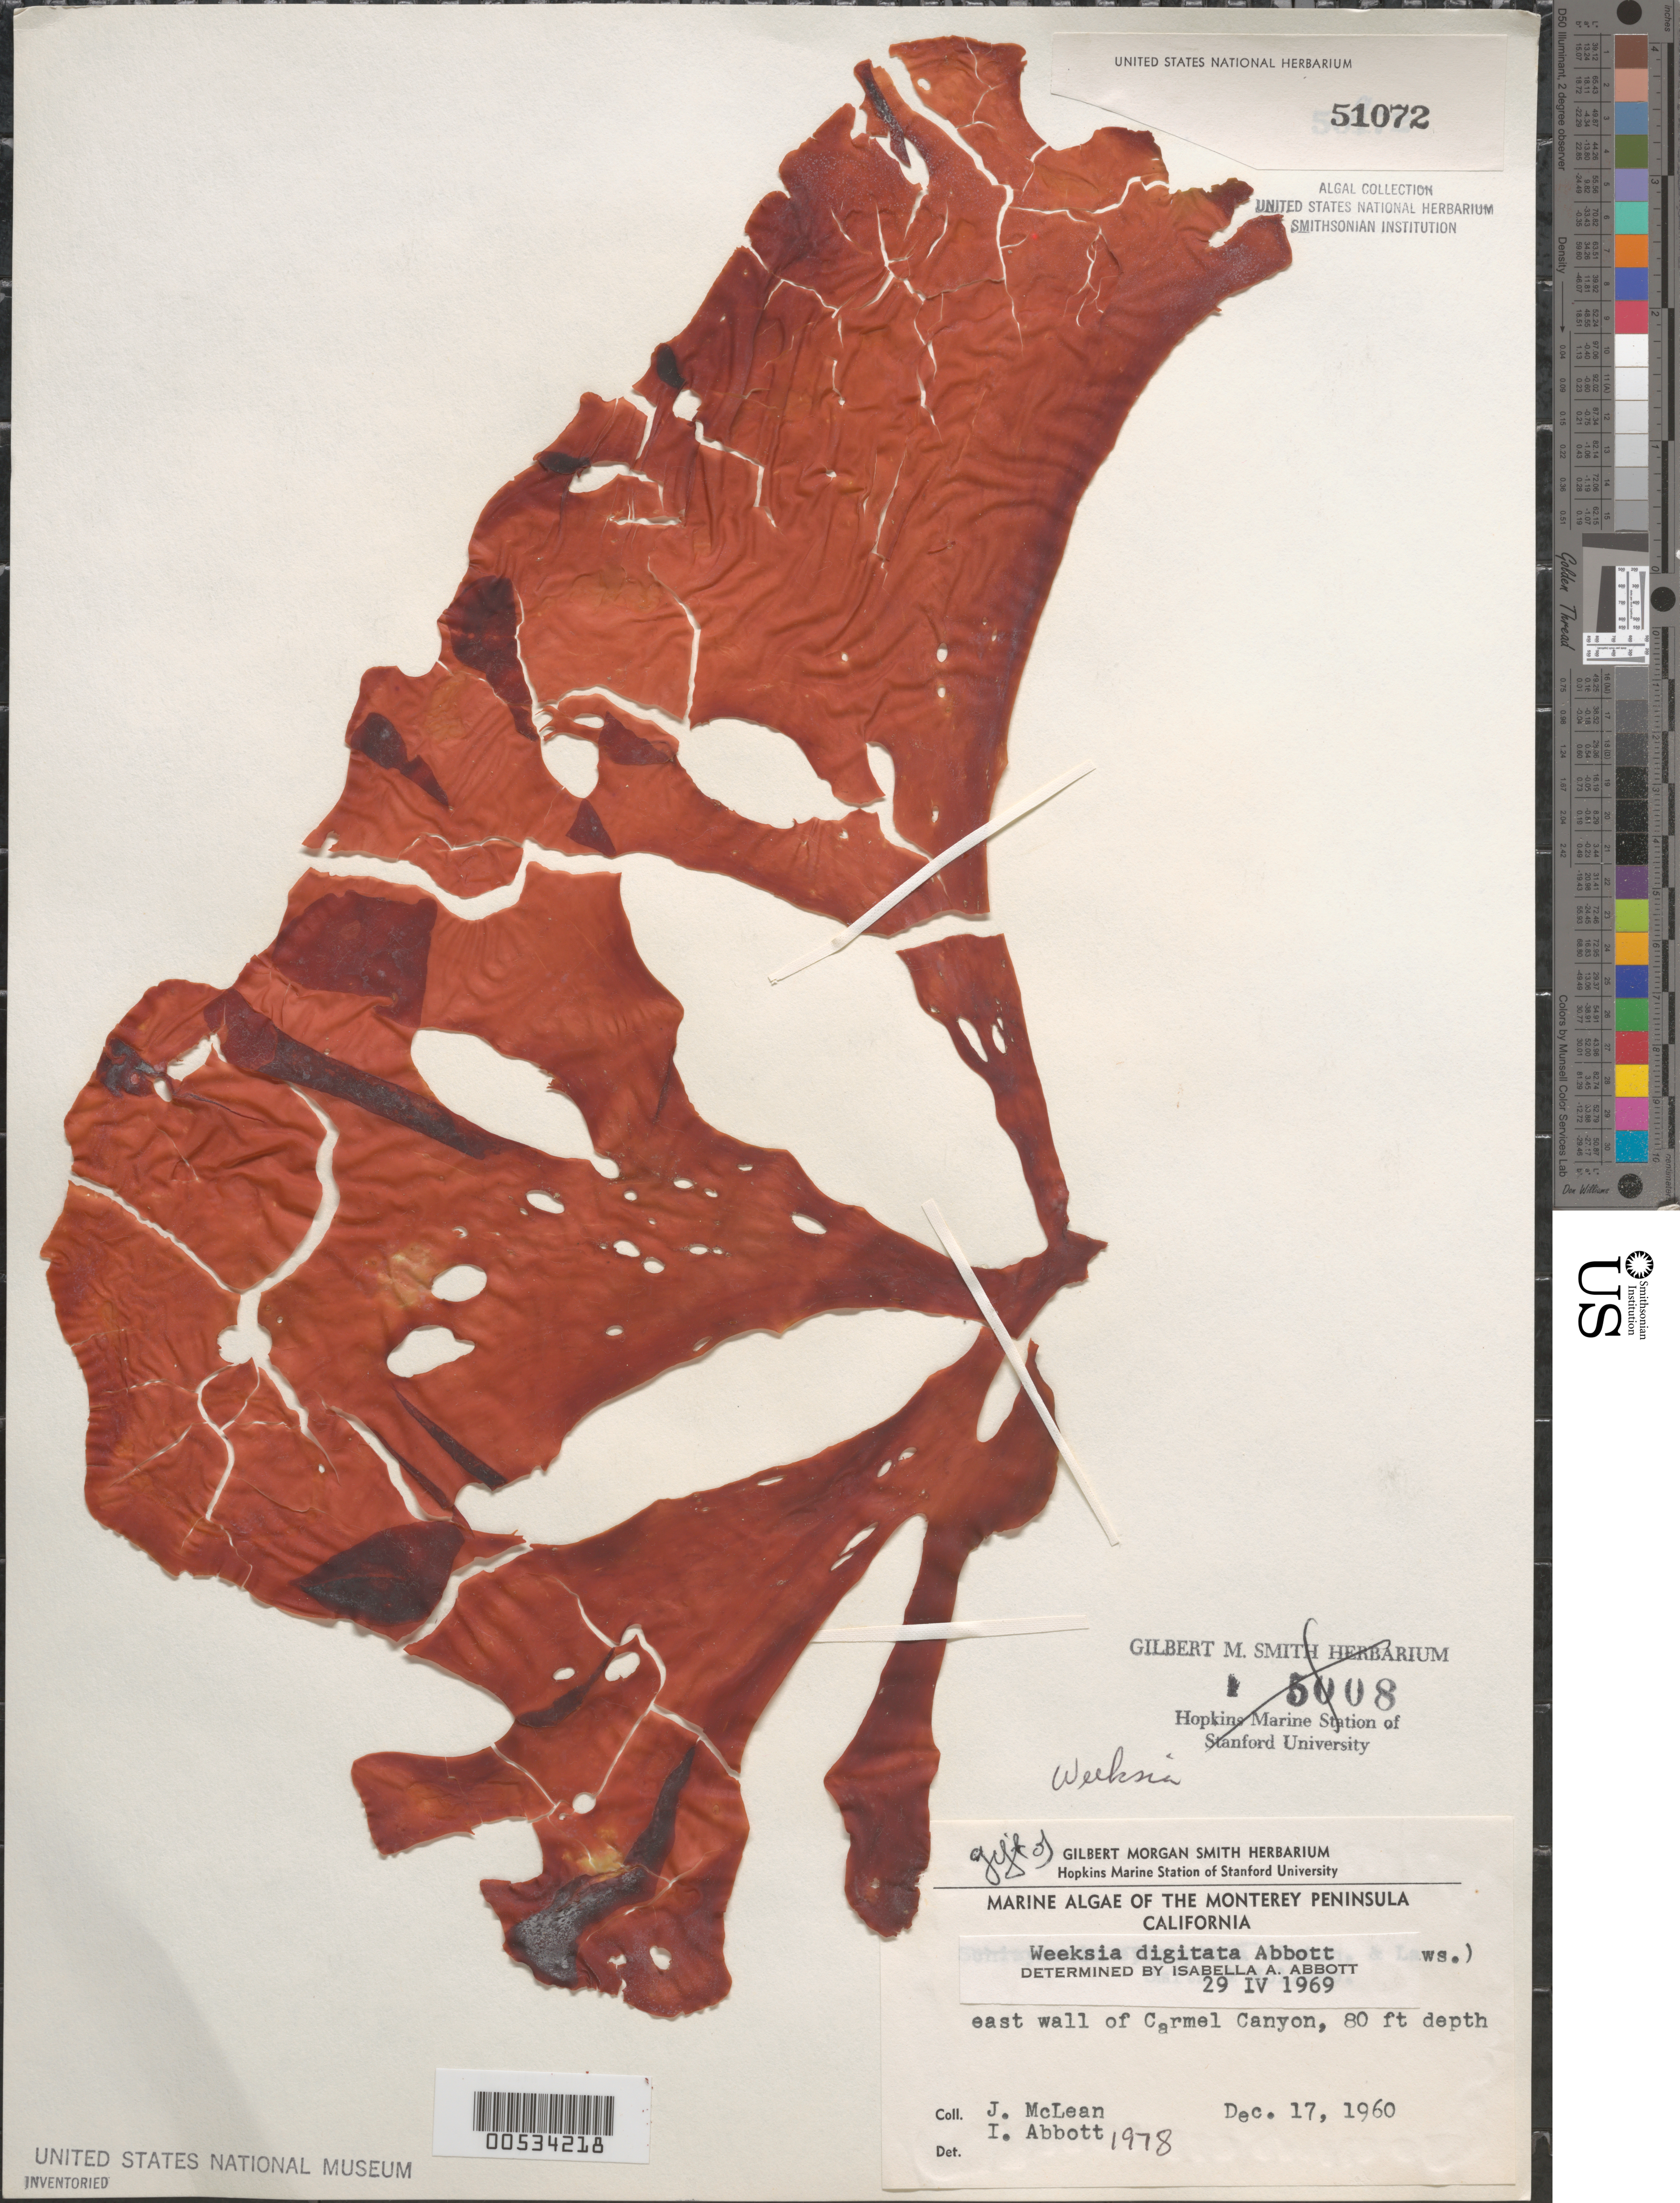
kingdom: Plantae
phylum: Rhodophyta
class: Florideophyceae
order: Gigartinales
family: Dumontiaceae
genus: Weeksia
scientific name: Weeksia digitata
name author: I.A. Abbott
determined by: Abbott, Isabella A.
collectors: J. McLean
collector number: IAA 1978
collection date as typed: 17 Dec 1960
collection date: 1960-12-17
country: United States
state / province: California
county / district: Monterey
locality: East wall, Carmel Submarine Canyon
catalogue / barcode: US 51072